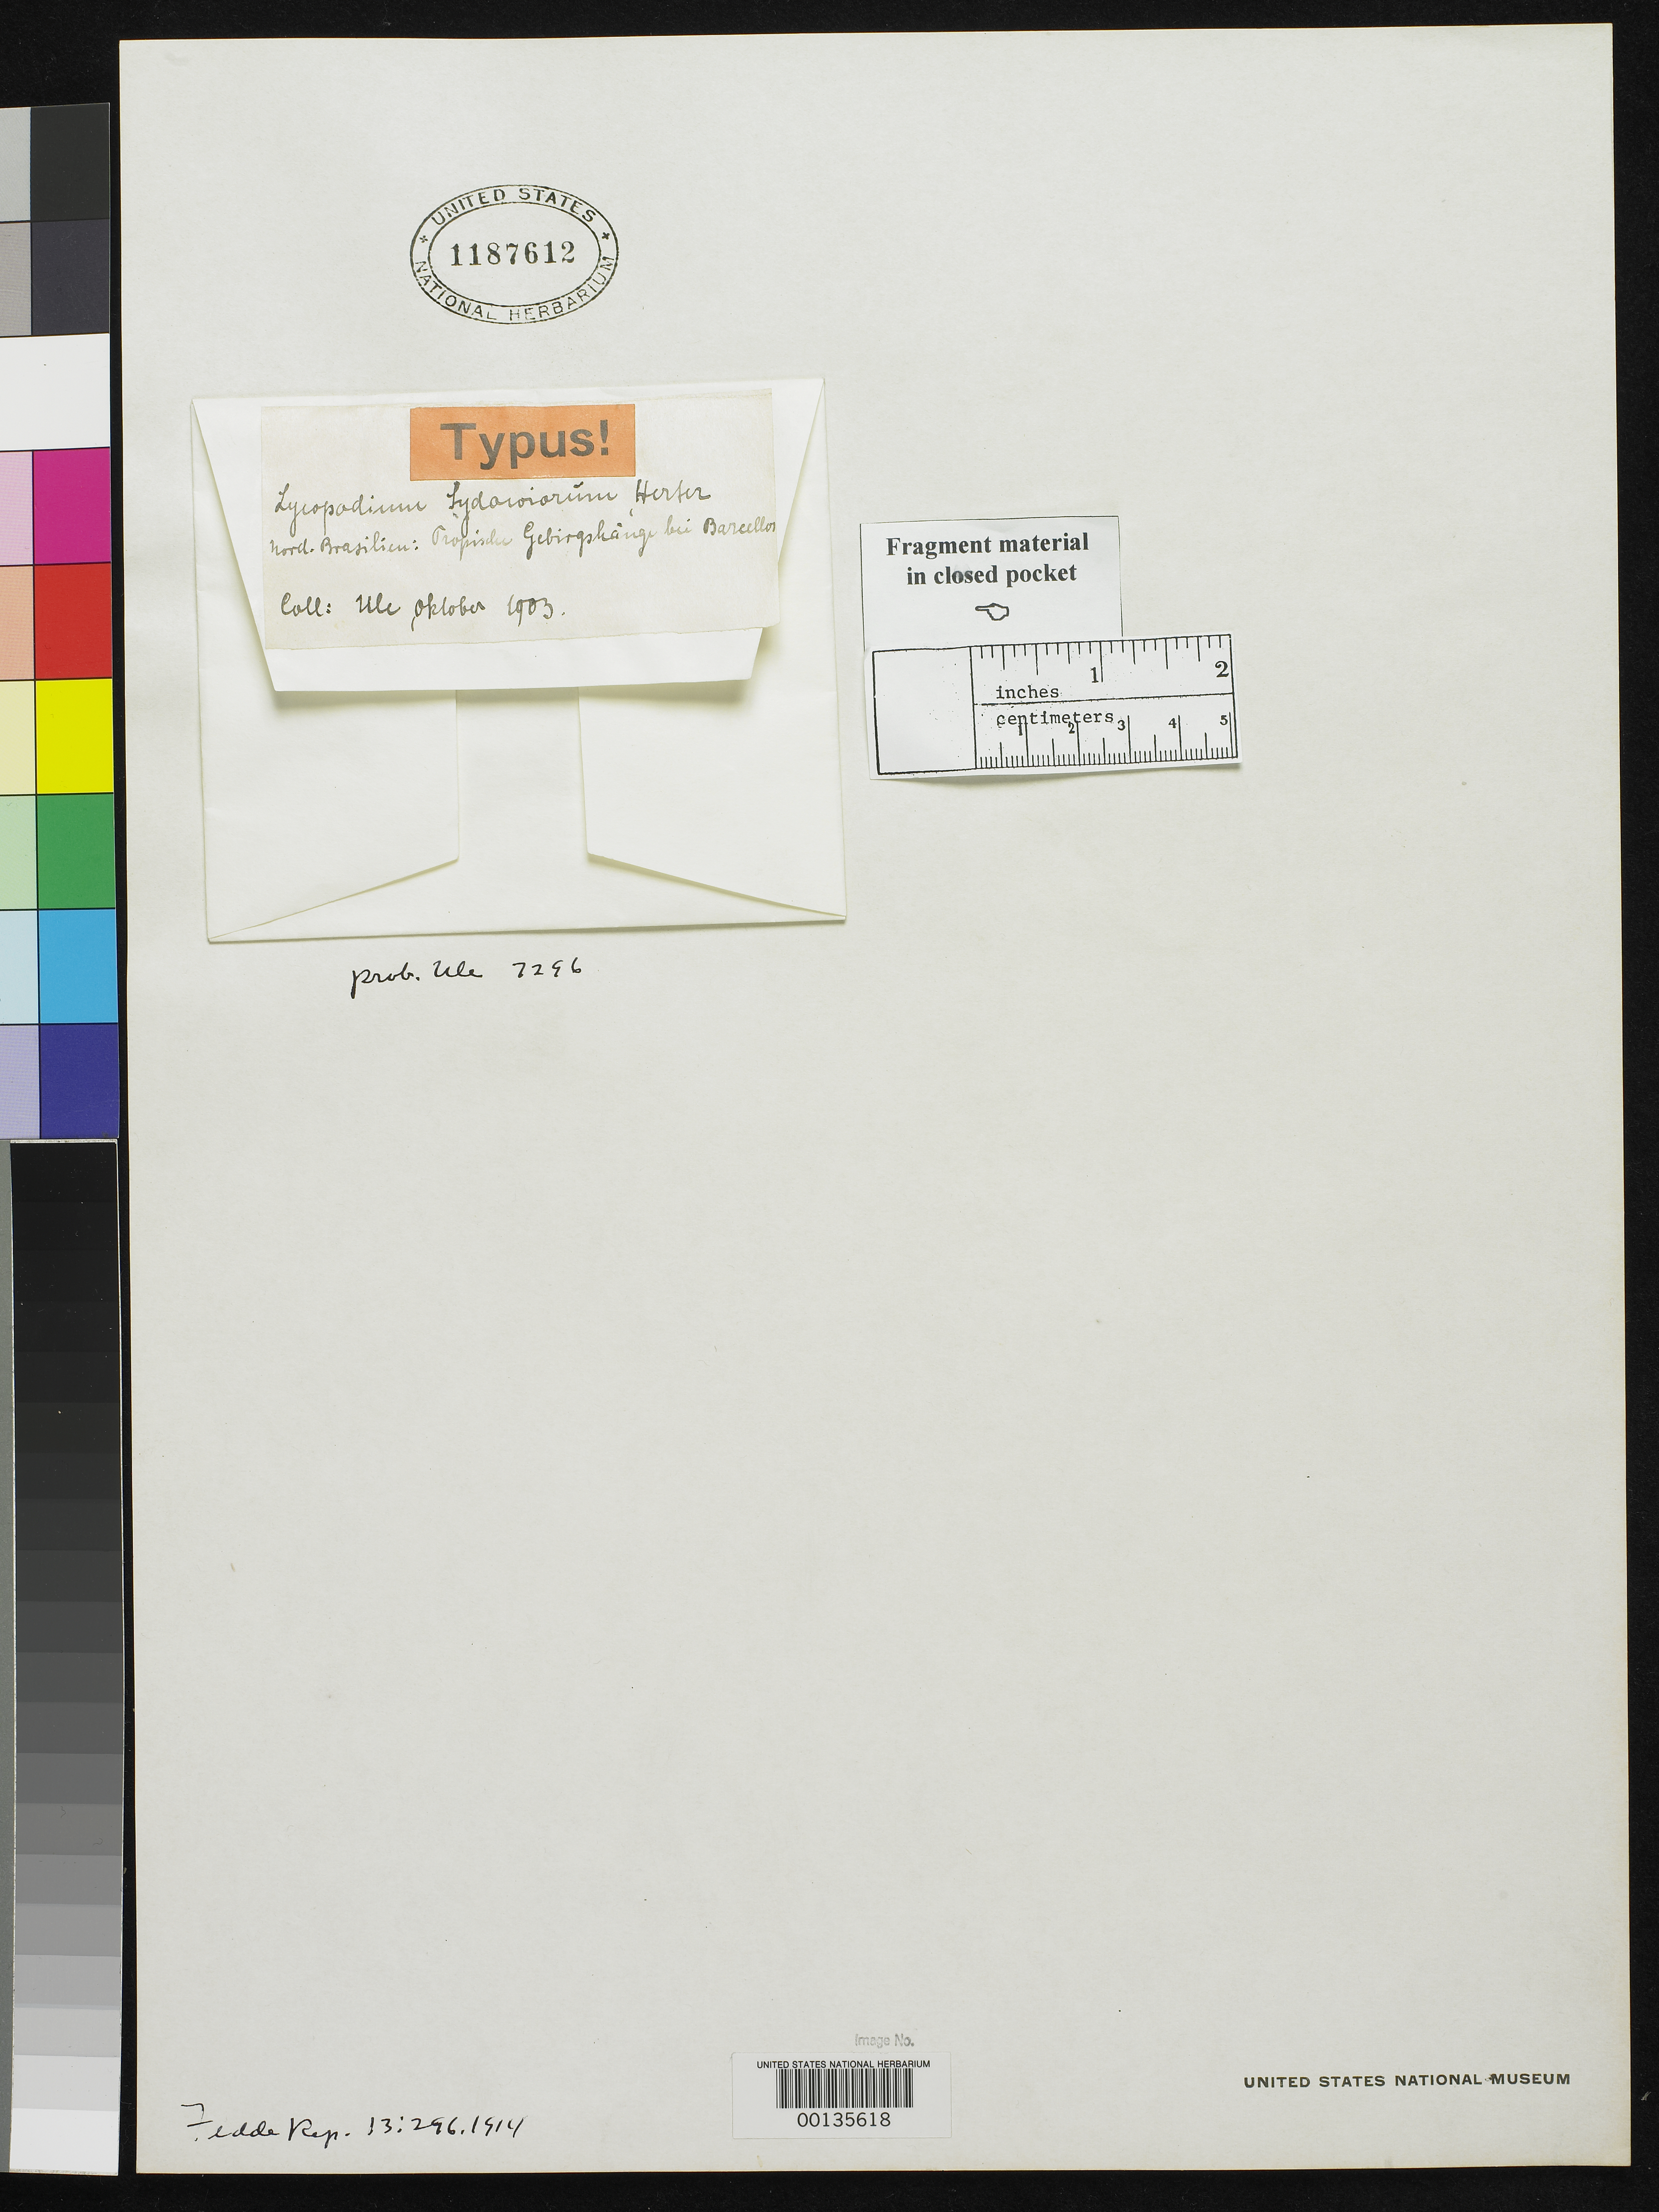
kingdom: Plantae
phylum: Tracheophyta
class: Lycopodiopsida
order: Lycopodiales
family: Lycopodiaceae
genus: Lycopodium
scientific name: Lycopodium sydowiorum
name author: Herter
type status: Type Fragment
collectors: E. H. Ule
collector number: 7296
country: Brazil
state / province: Bahia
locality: Serra do Sincora.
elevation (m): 1400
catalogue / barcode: US 1187612